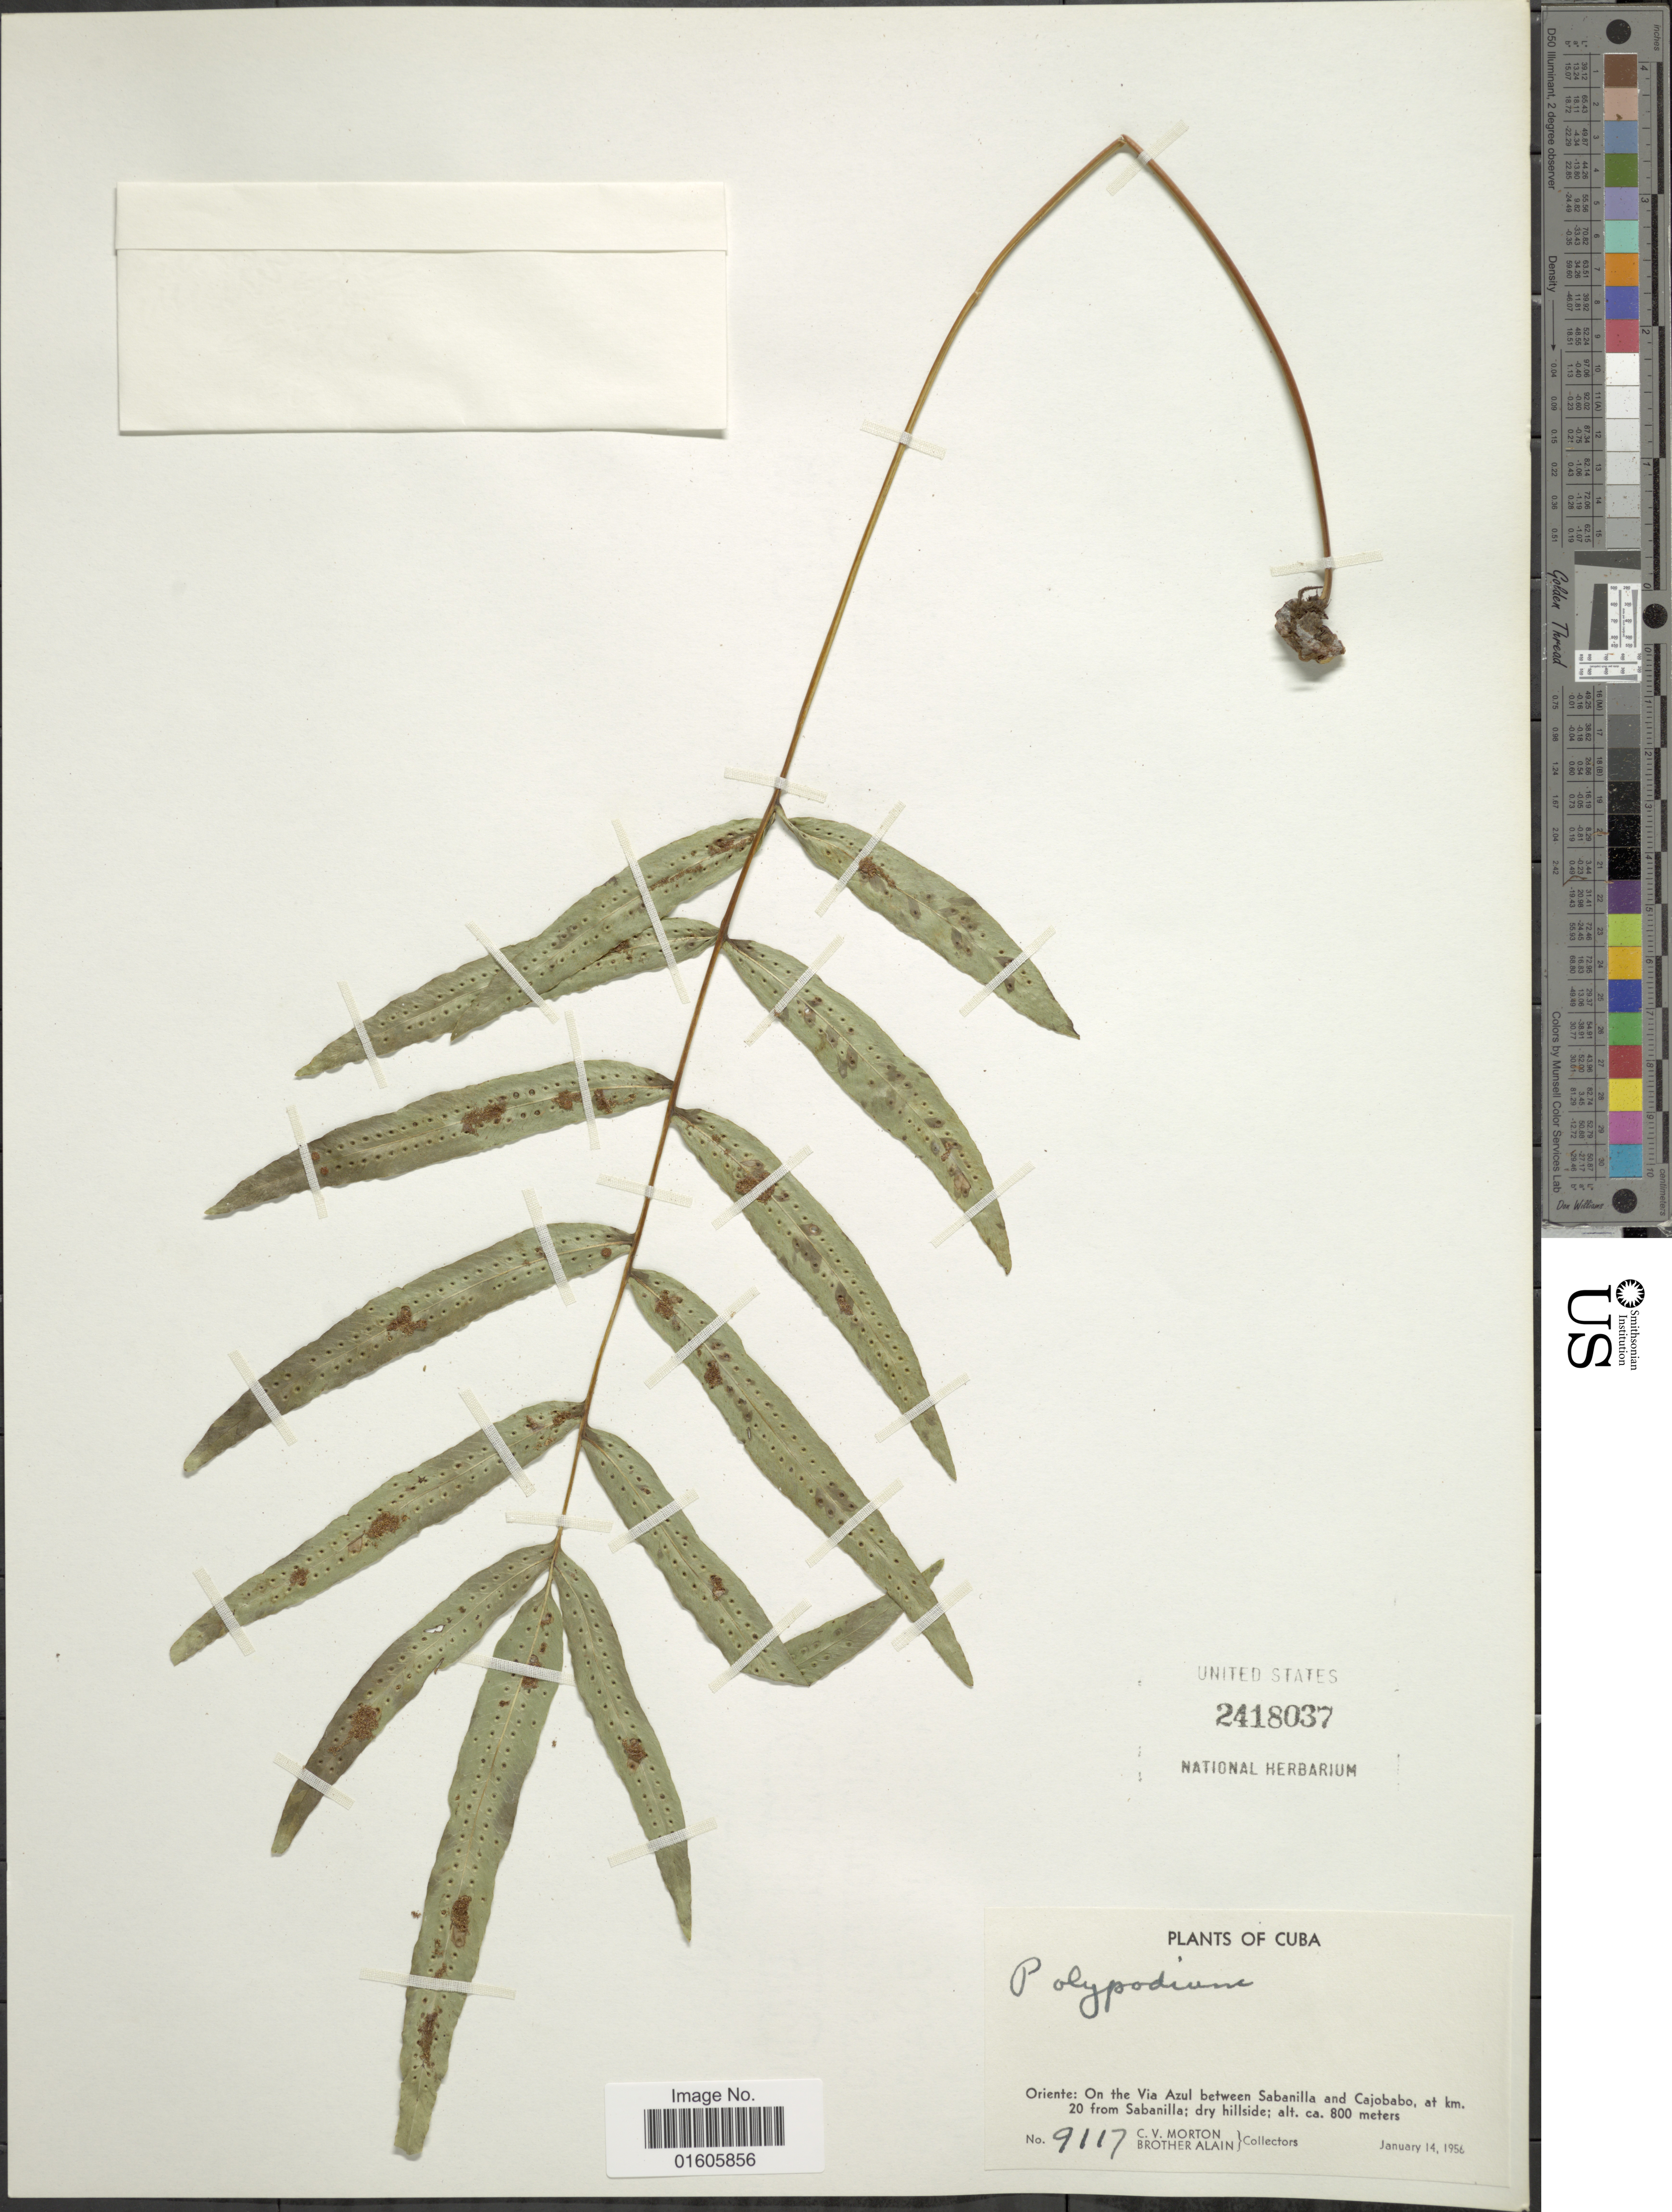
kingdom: Plantae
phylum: Tracheophyta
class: Polypodiopsida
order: Polypodiales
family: Polypodiaceae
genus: Serpocaulon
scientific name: Serpocaulon sp.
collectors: C. V. Morton & Bro. Alain - DO NOT USE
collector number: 9117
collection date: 1956-01-14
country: Cuba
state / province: Oriente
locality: Oriente: On the Via Azul between Sabanilla and Cajobabo, at km. 20 from Sabanilla.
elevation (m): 800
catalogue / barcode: US 2418037